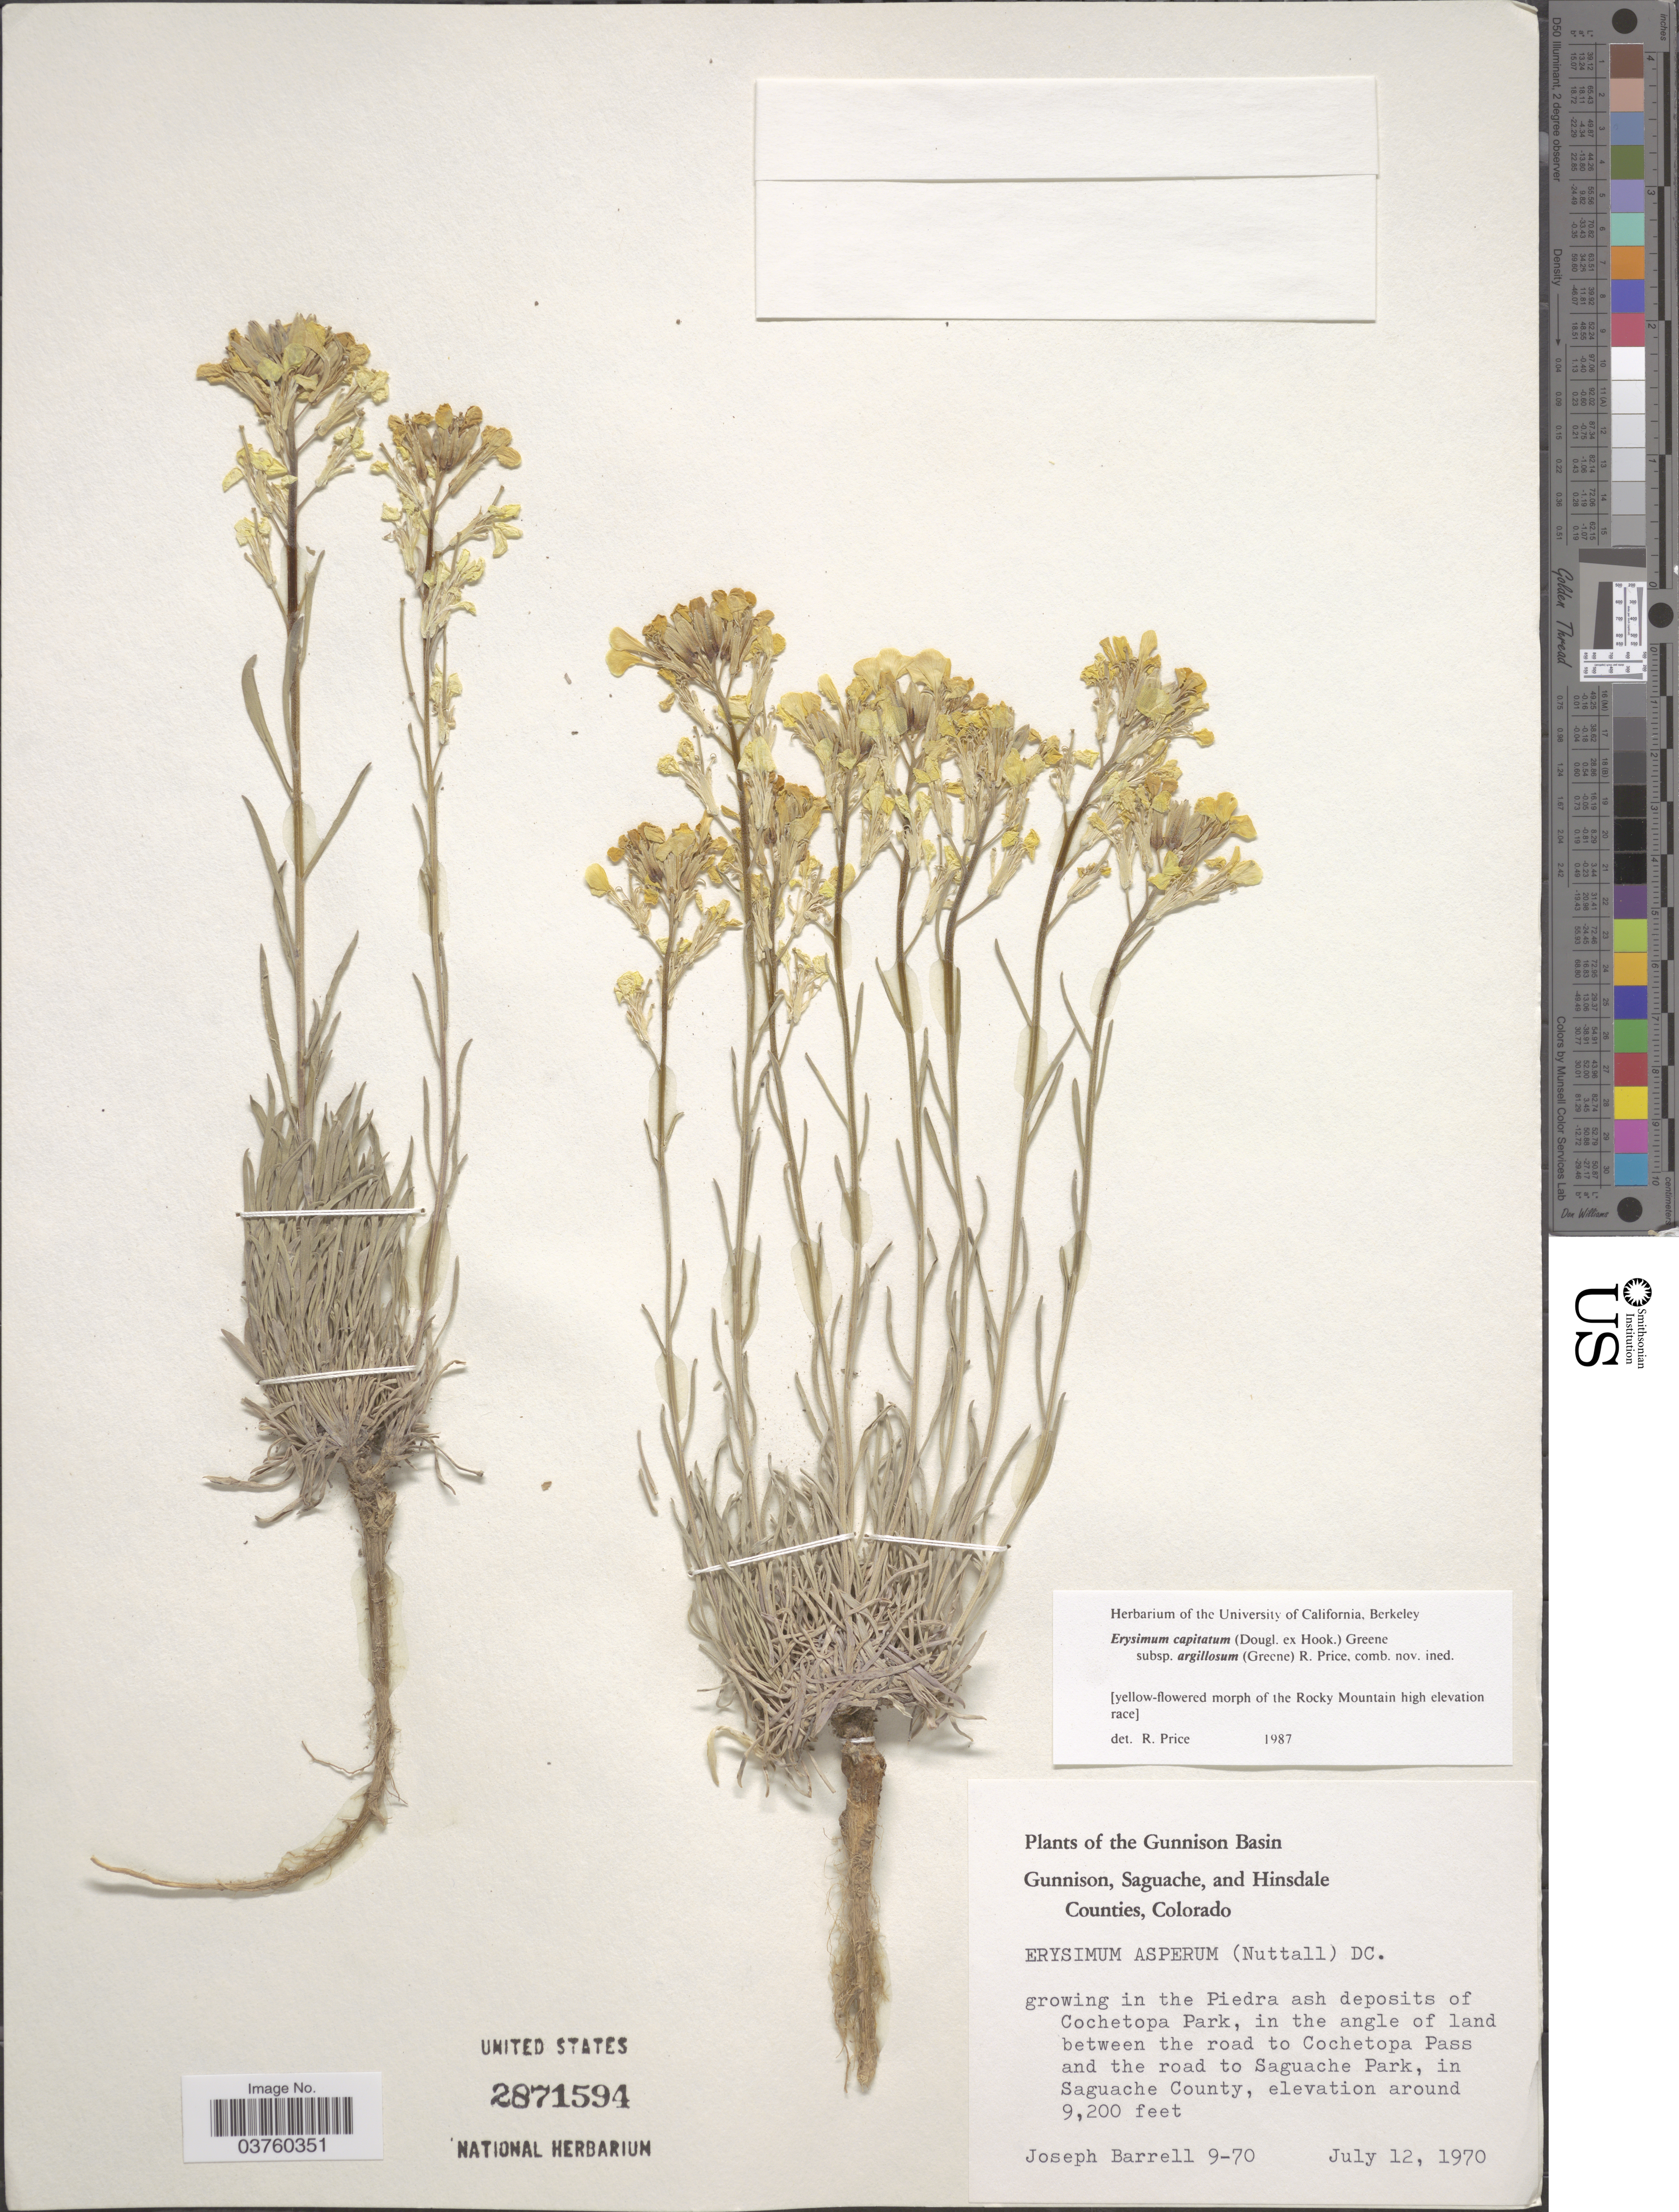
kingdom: Plantae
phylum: Tracheophyta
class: Magnoliopsida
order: Brassicales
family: Brassicaceae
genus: Erysimum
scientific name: Erysimum capitatum var. argillosum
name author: (Greene) R.J. Davis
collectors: J. Barrell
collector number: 9-70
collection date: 1970-07-12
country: United States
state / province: Colorado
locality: The Gunnison Basin. Growing in the Piedra ash deposits of Cochetopa Park, in the angle of land between the road to Cochetopa Pass and the road to Saguache Park, in Saguache County.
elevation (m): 2804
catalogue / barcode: US 2871594